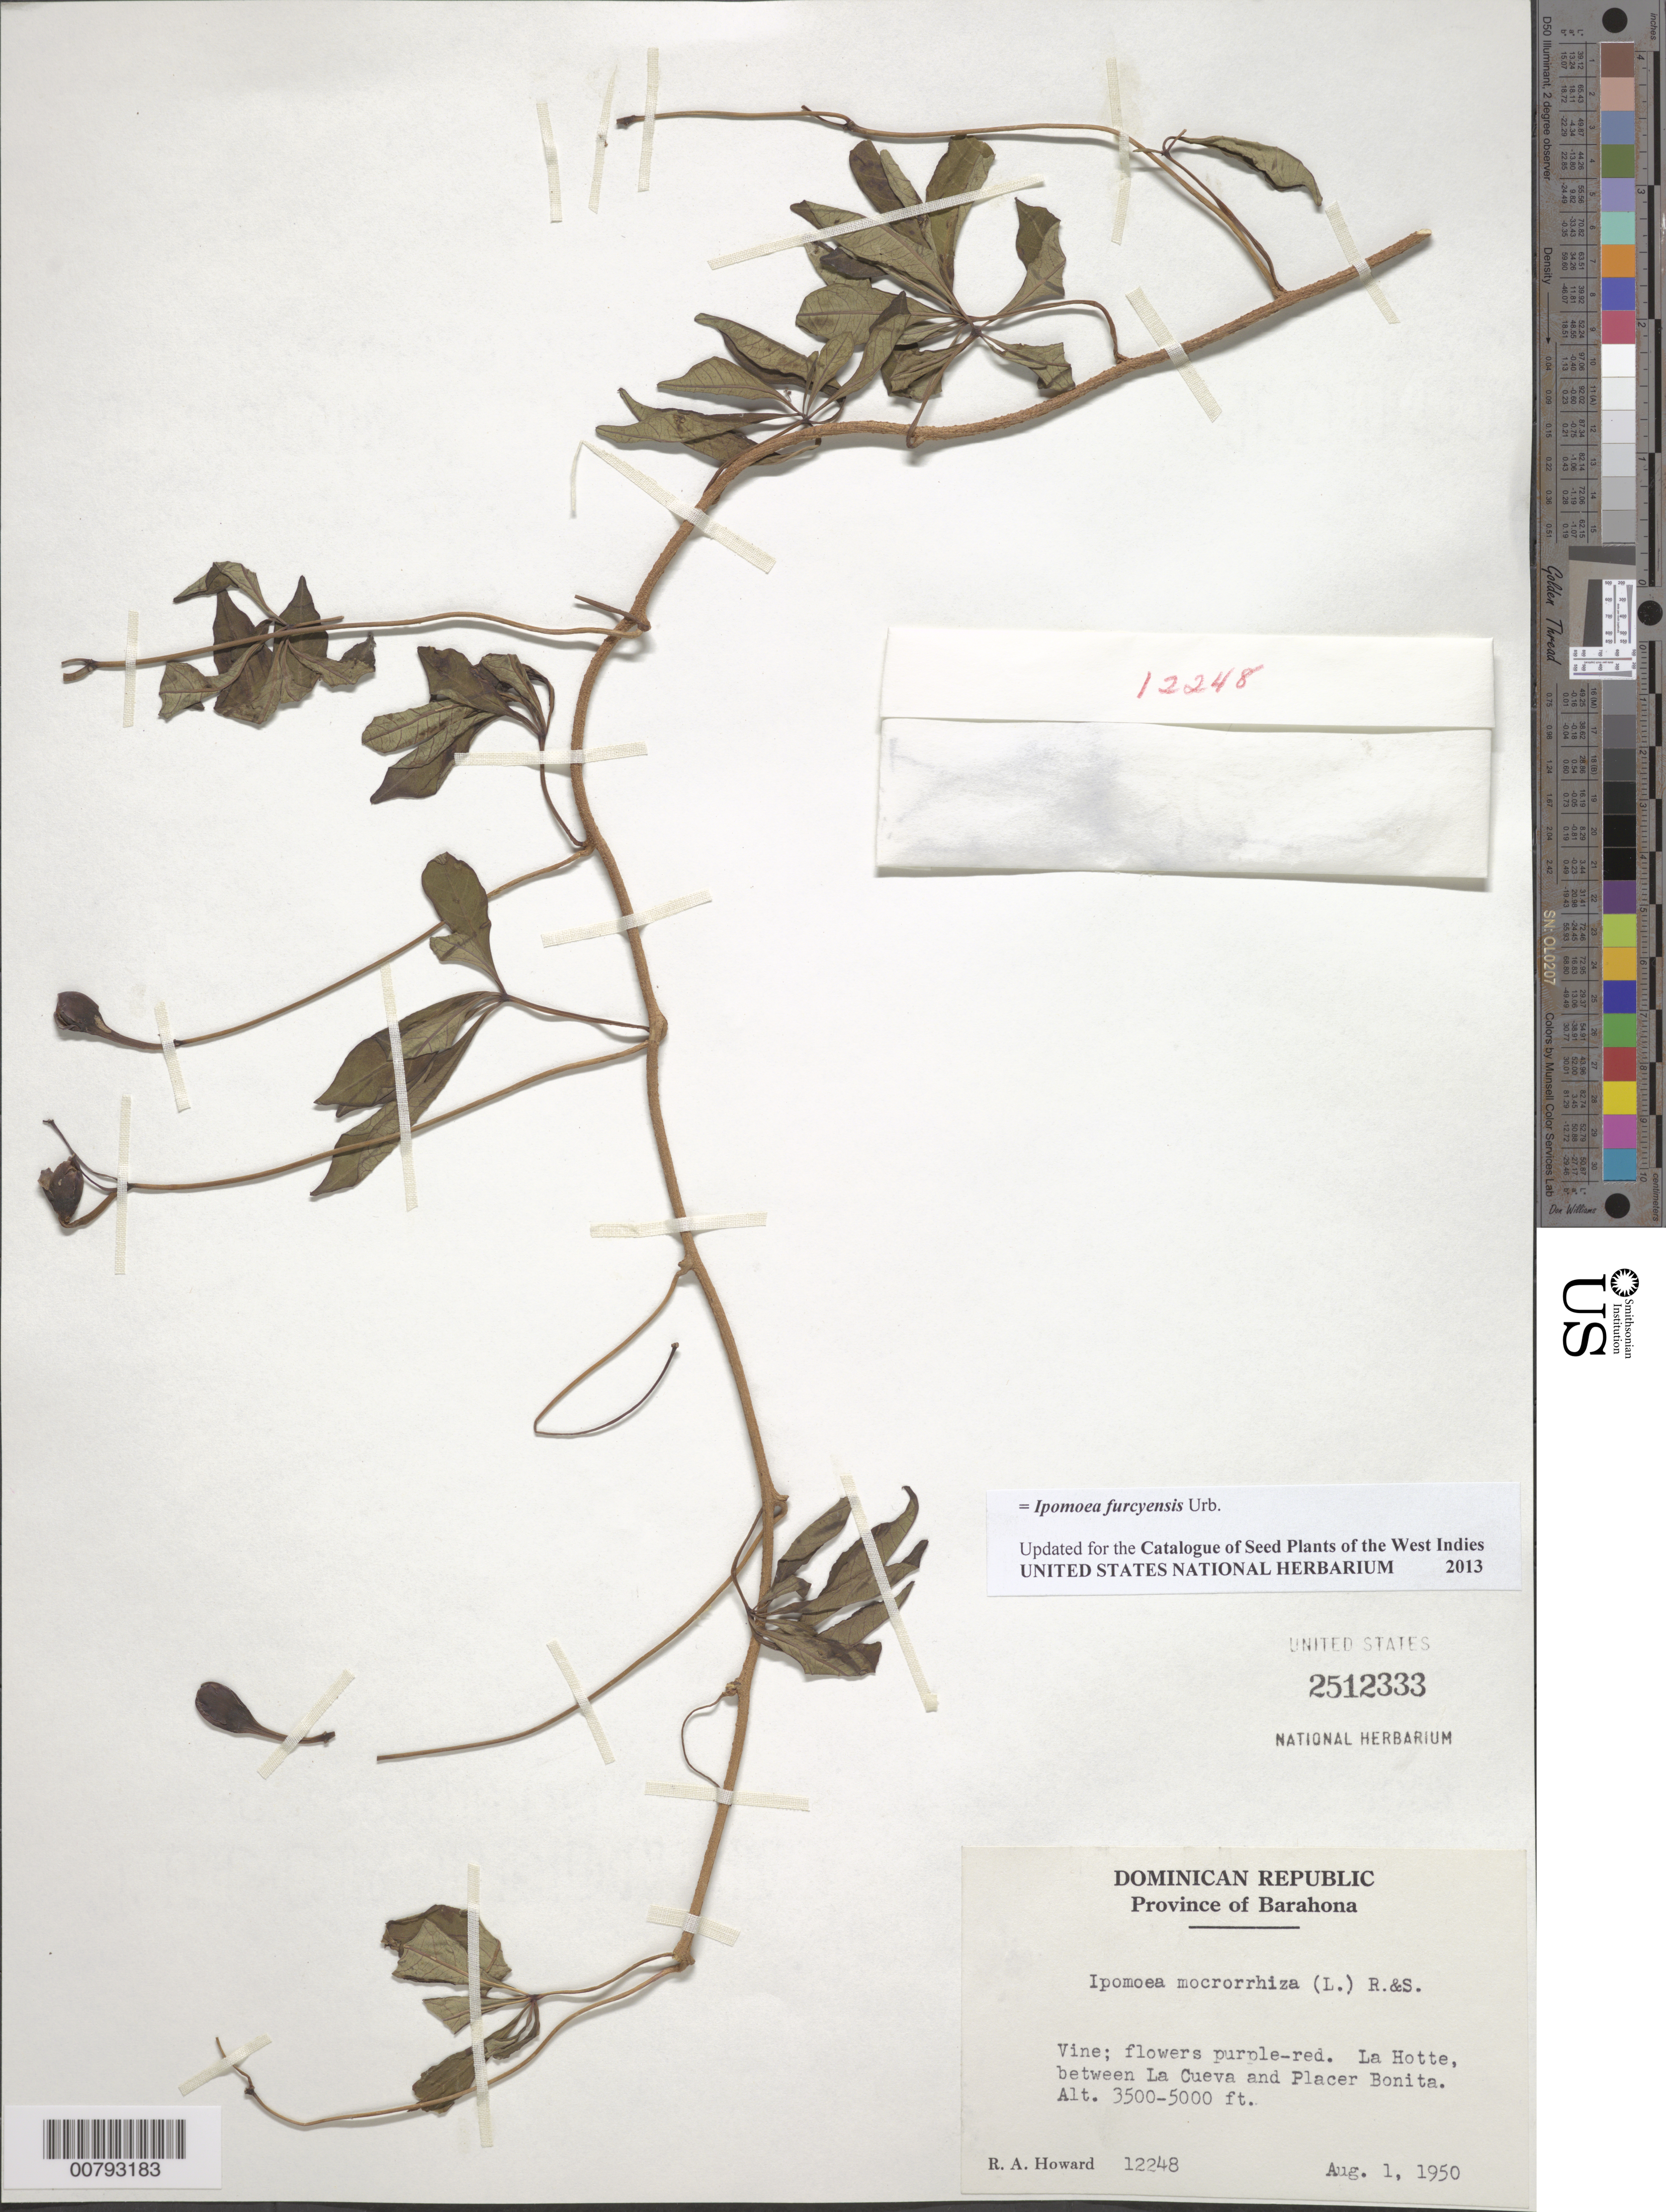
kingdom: Plantae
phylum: Tracheophyta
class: Magnoliopsida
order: Solanales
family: Convolvulaceae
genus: Ipomoea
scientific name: Ipomoea furcyensis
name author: Urb.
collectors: R. A. Howard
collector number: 12248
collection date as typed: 01 Aug 1950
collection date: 1950-08-01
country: Dominican Republic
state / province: Barahona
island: Hispaniola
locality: Between La Cueva and Placer Bonita, La Hotte.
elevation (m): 1067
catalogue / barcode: US 2512333